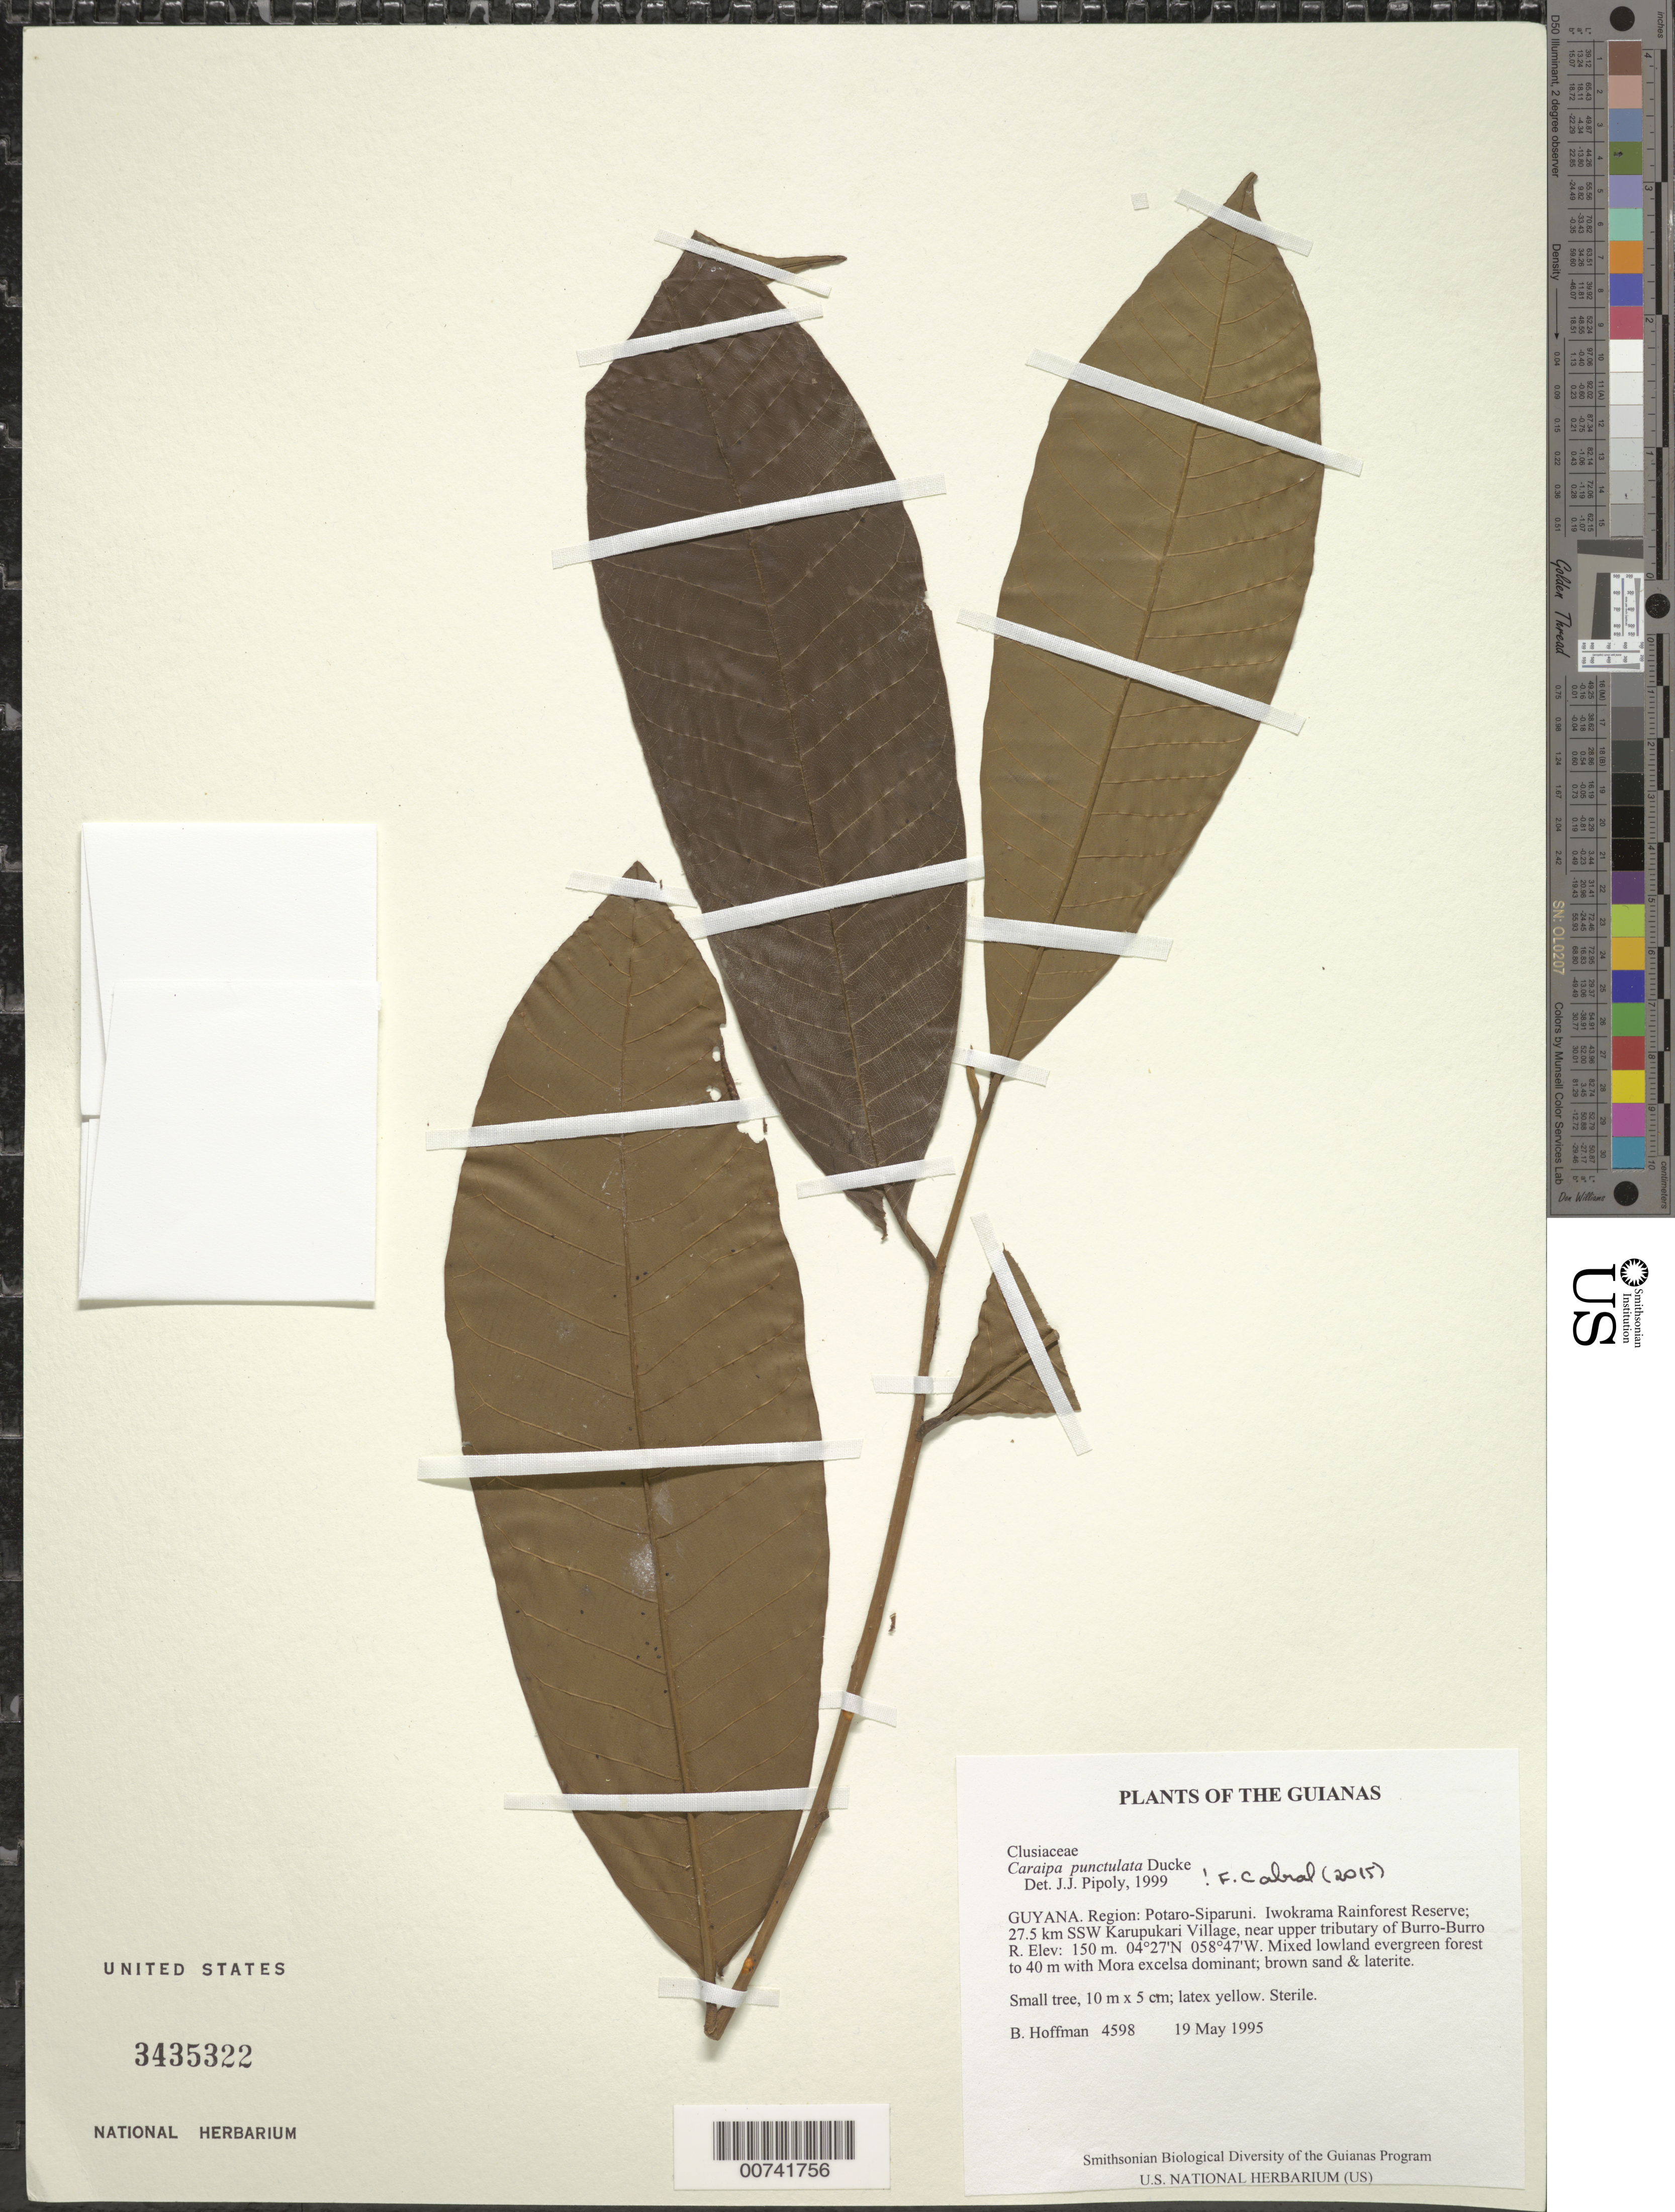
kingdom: Plantae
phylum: Tracheophyta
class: Magnoliopsida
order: Malpighiales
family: Calophyllaceae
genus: Caraipa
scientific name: Caraipa punctulata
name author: Ducke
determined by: Pipoly, J. J., III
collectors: B. Hoffman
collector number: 4598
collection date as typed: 19 May 1995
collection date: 1995-05-19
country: Guyana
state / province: Potaro-Siparuni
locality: Iwokrama Rainforest Reserve; 27.5 km SSW of Karupukari Village, near upper tributary of Burro-Burro River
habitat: Mixed lowland evergreen forest to 40 m with Mora excelsa dominant; brown sand & laterite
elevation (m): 150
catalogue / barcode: US 3435322